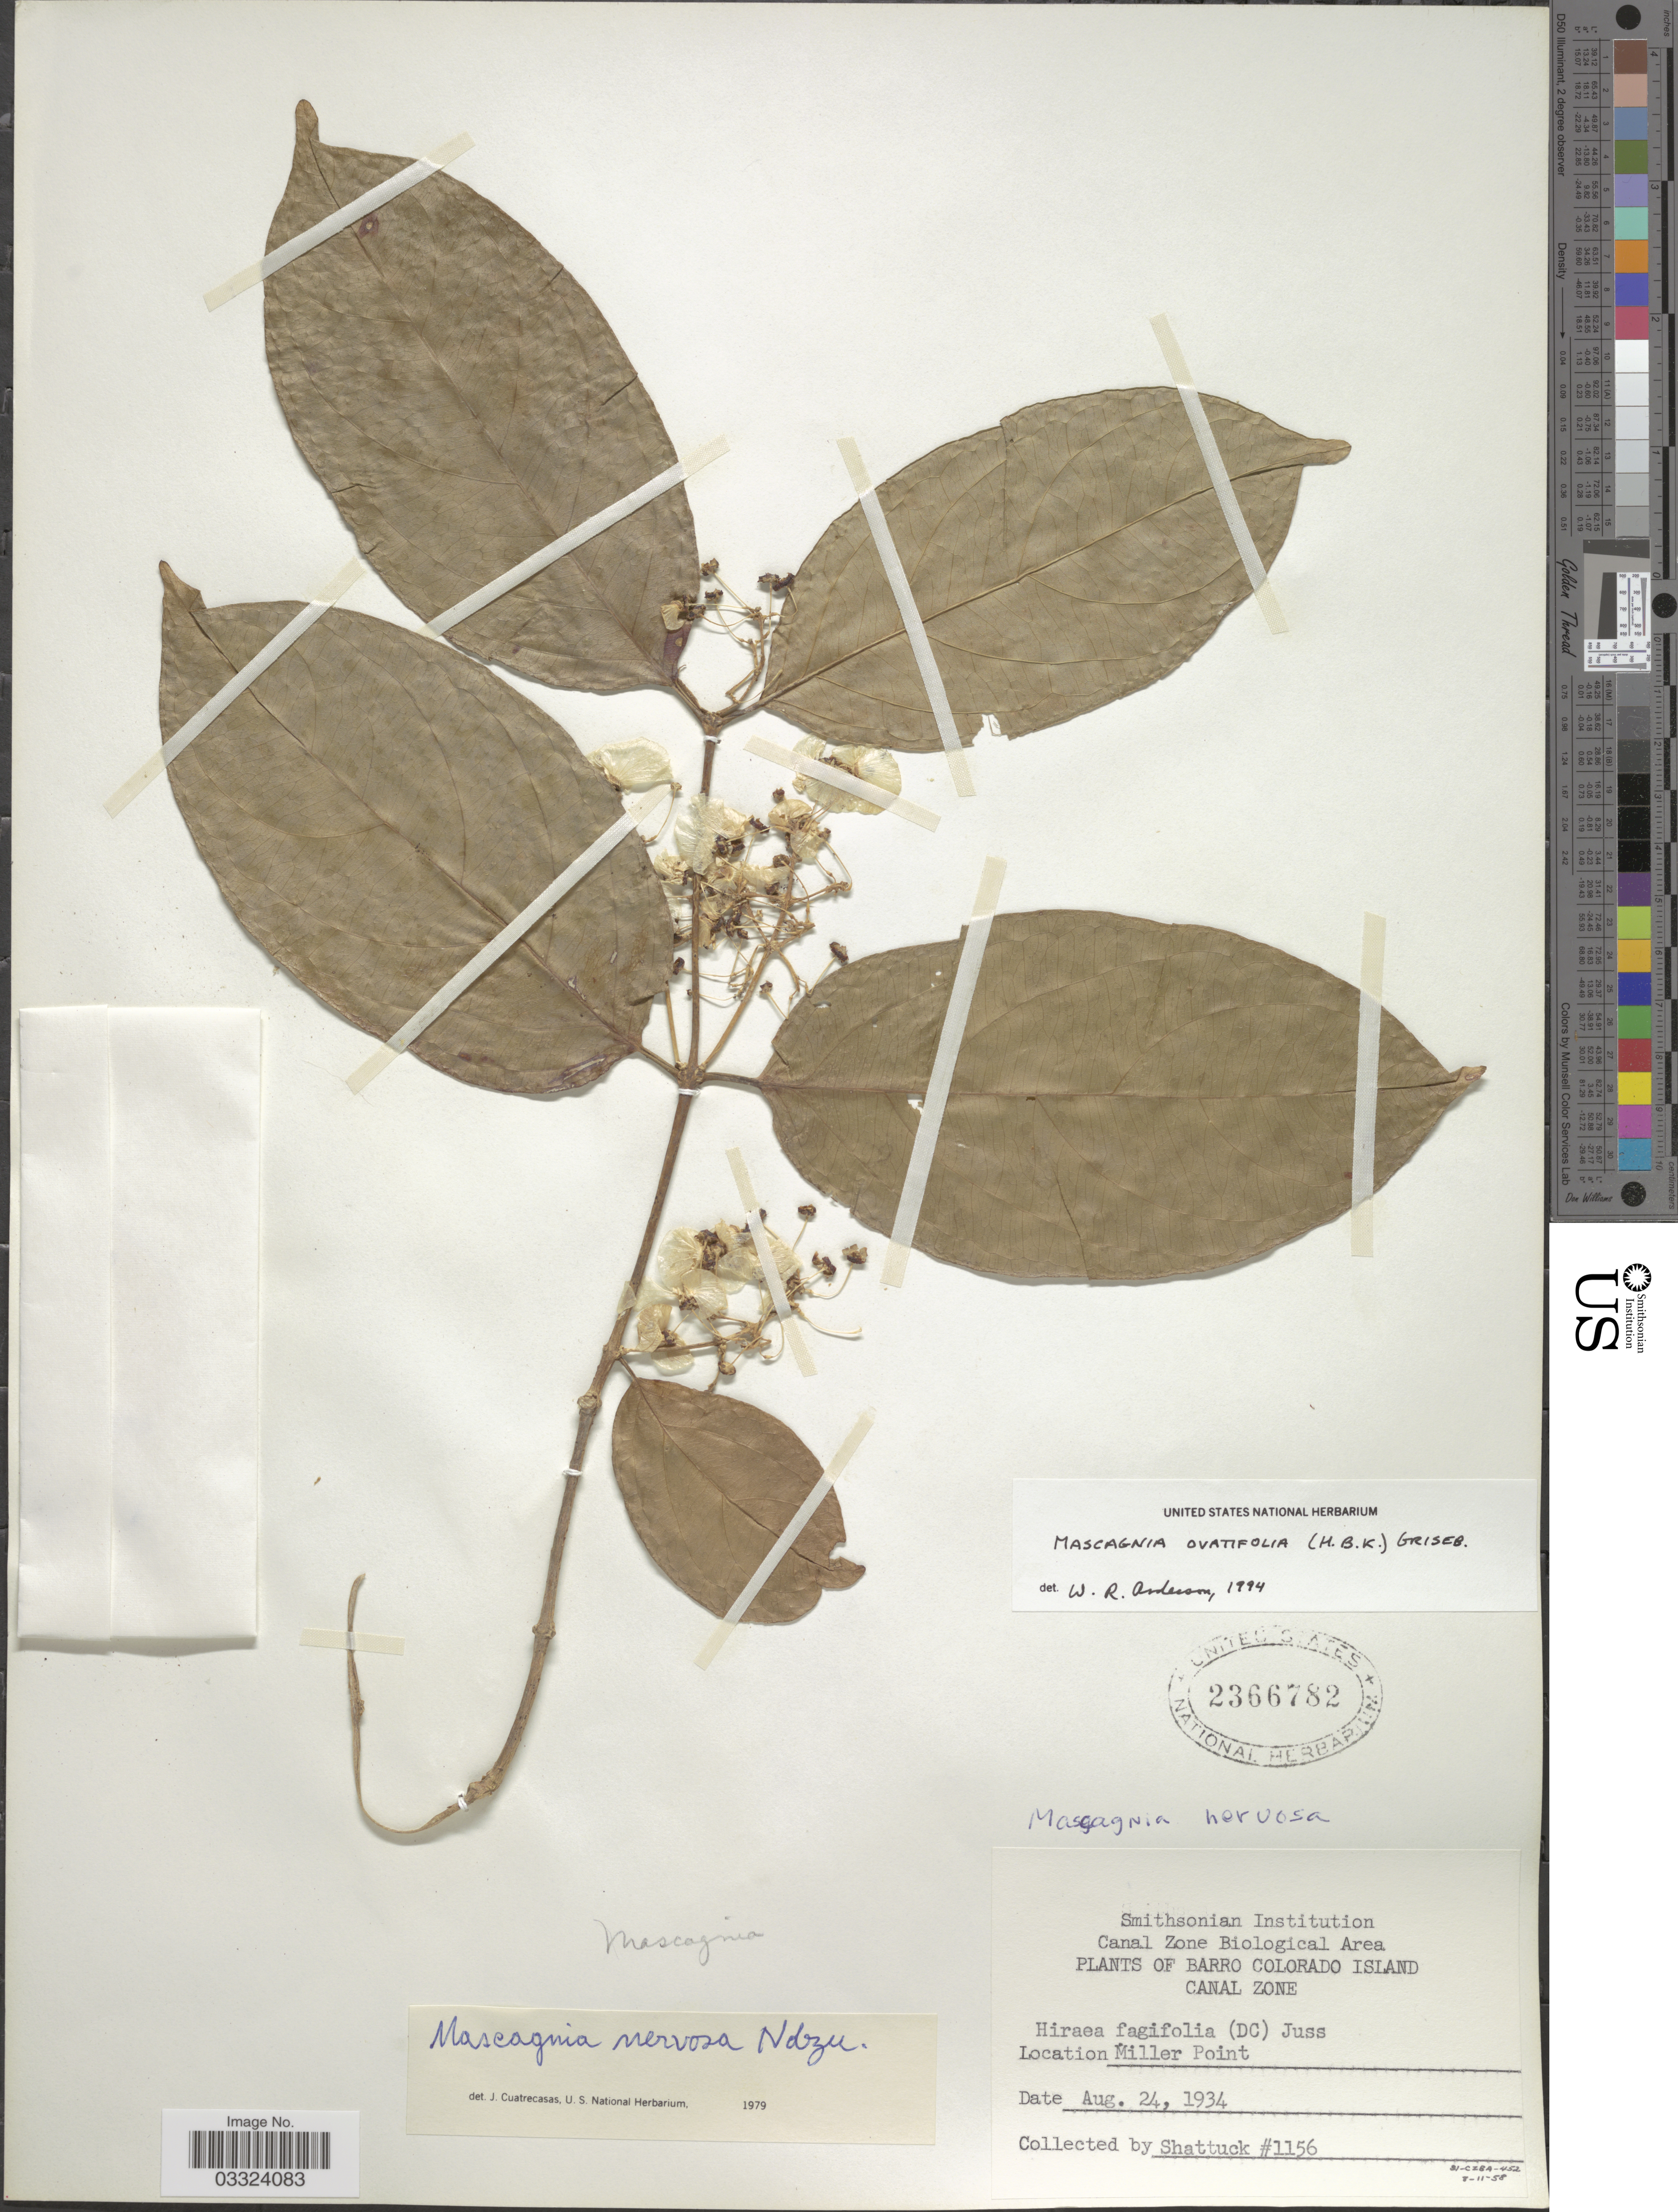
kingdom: Plantae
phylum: Tracheophyta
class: Magnoliopsida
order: Malpighiales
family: Malpighiaceae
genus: Mascagnia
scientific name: Mascagnia ovatifolia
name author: (Kunth) Griseb.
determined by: Anderson, W. R., (MICH), University of Michigan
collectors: Shattuck, --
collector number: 1156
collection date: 1934-08-24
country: Panama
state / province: Panamá Oeste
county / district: Canal Zone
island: Barro Colorado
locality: Barro Colorado Island, Canal Zone, Miller Point.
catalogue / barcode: US 2366782